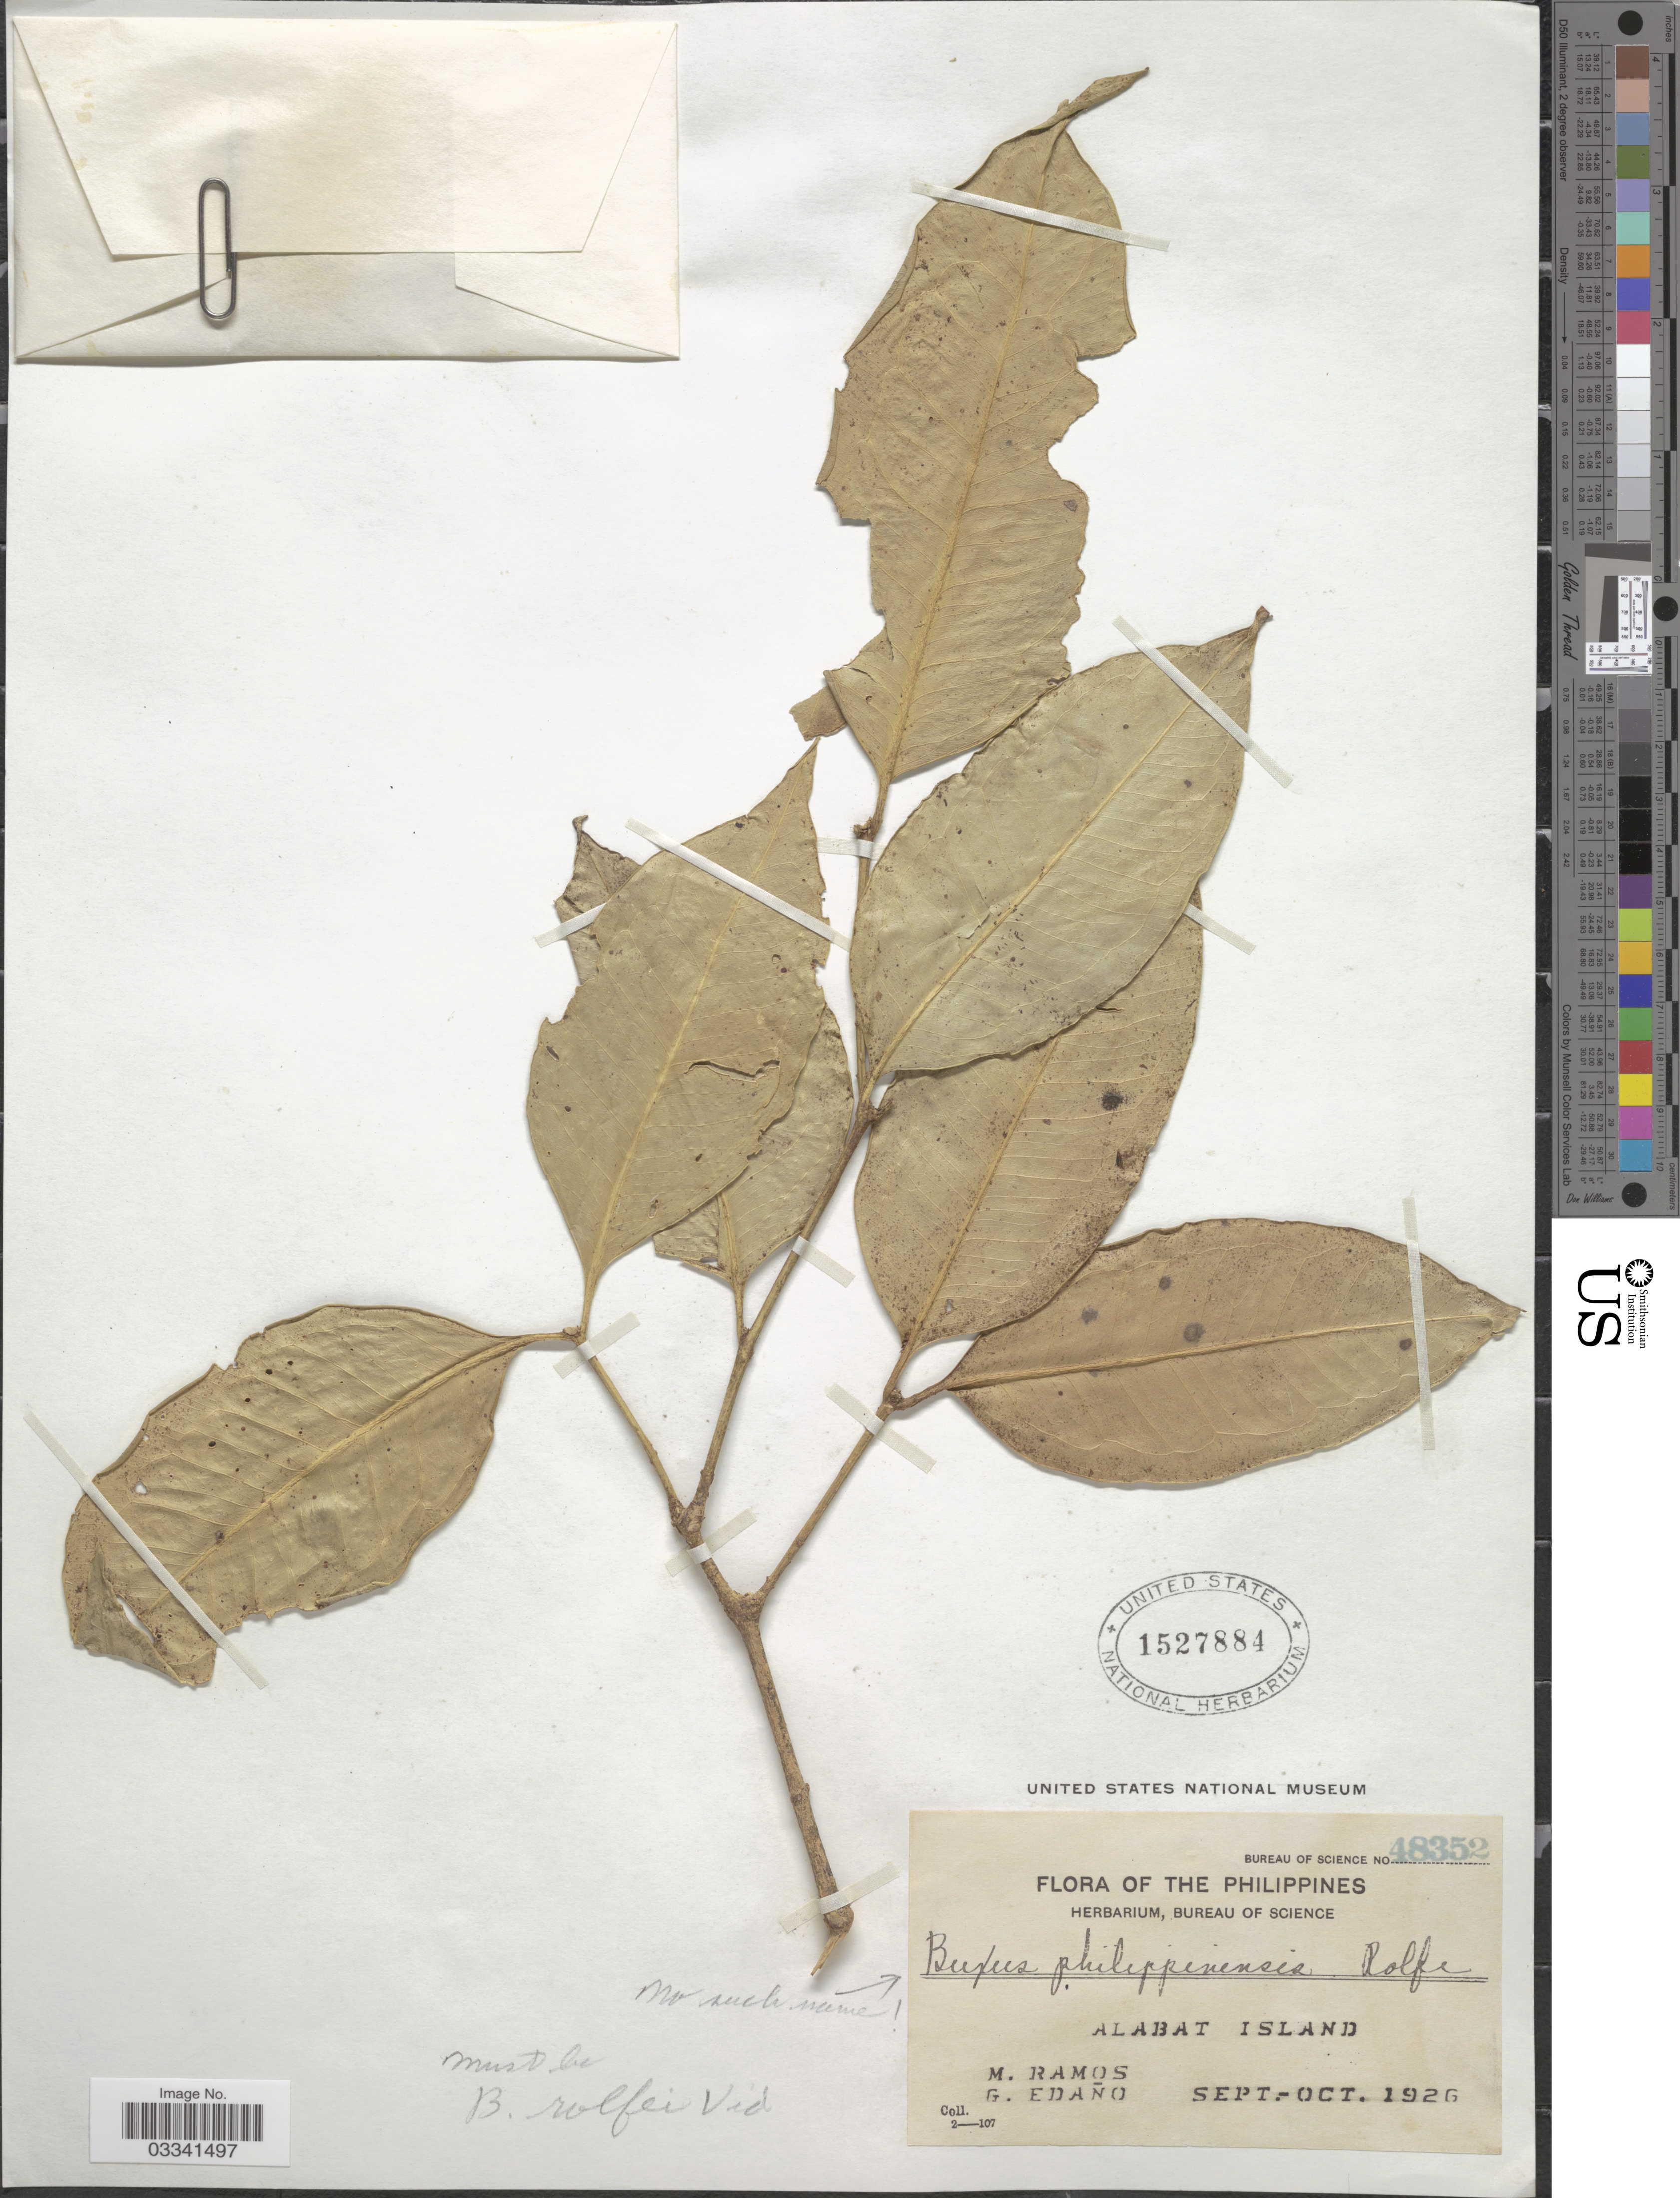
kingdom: Plantae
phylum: Tracheophyta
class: Magnoliopsida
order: Buxales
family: Buxaceae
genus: Buxus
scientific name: Buxus rolfei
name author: S. Vidal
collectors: M. Ramos & G. Edaño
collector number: Bureau of Science 48352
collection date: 1926-09/1926-10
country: Philippines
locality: Alabat Island.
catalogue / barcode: US 1527884